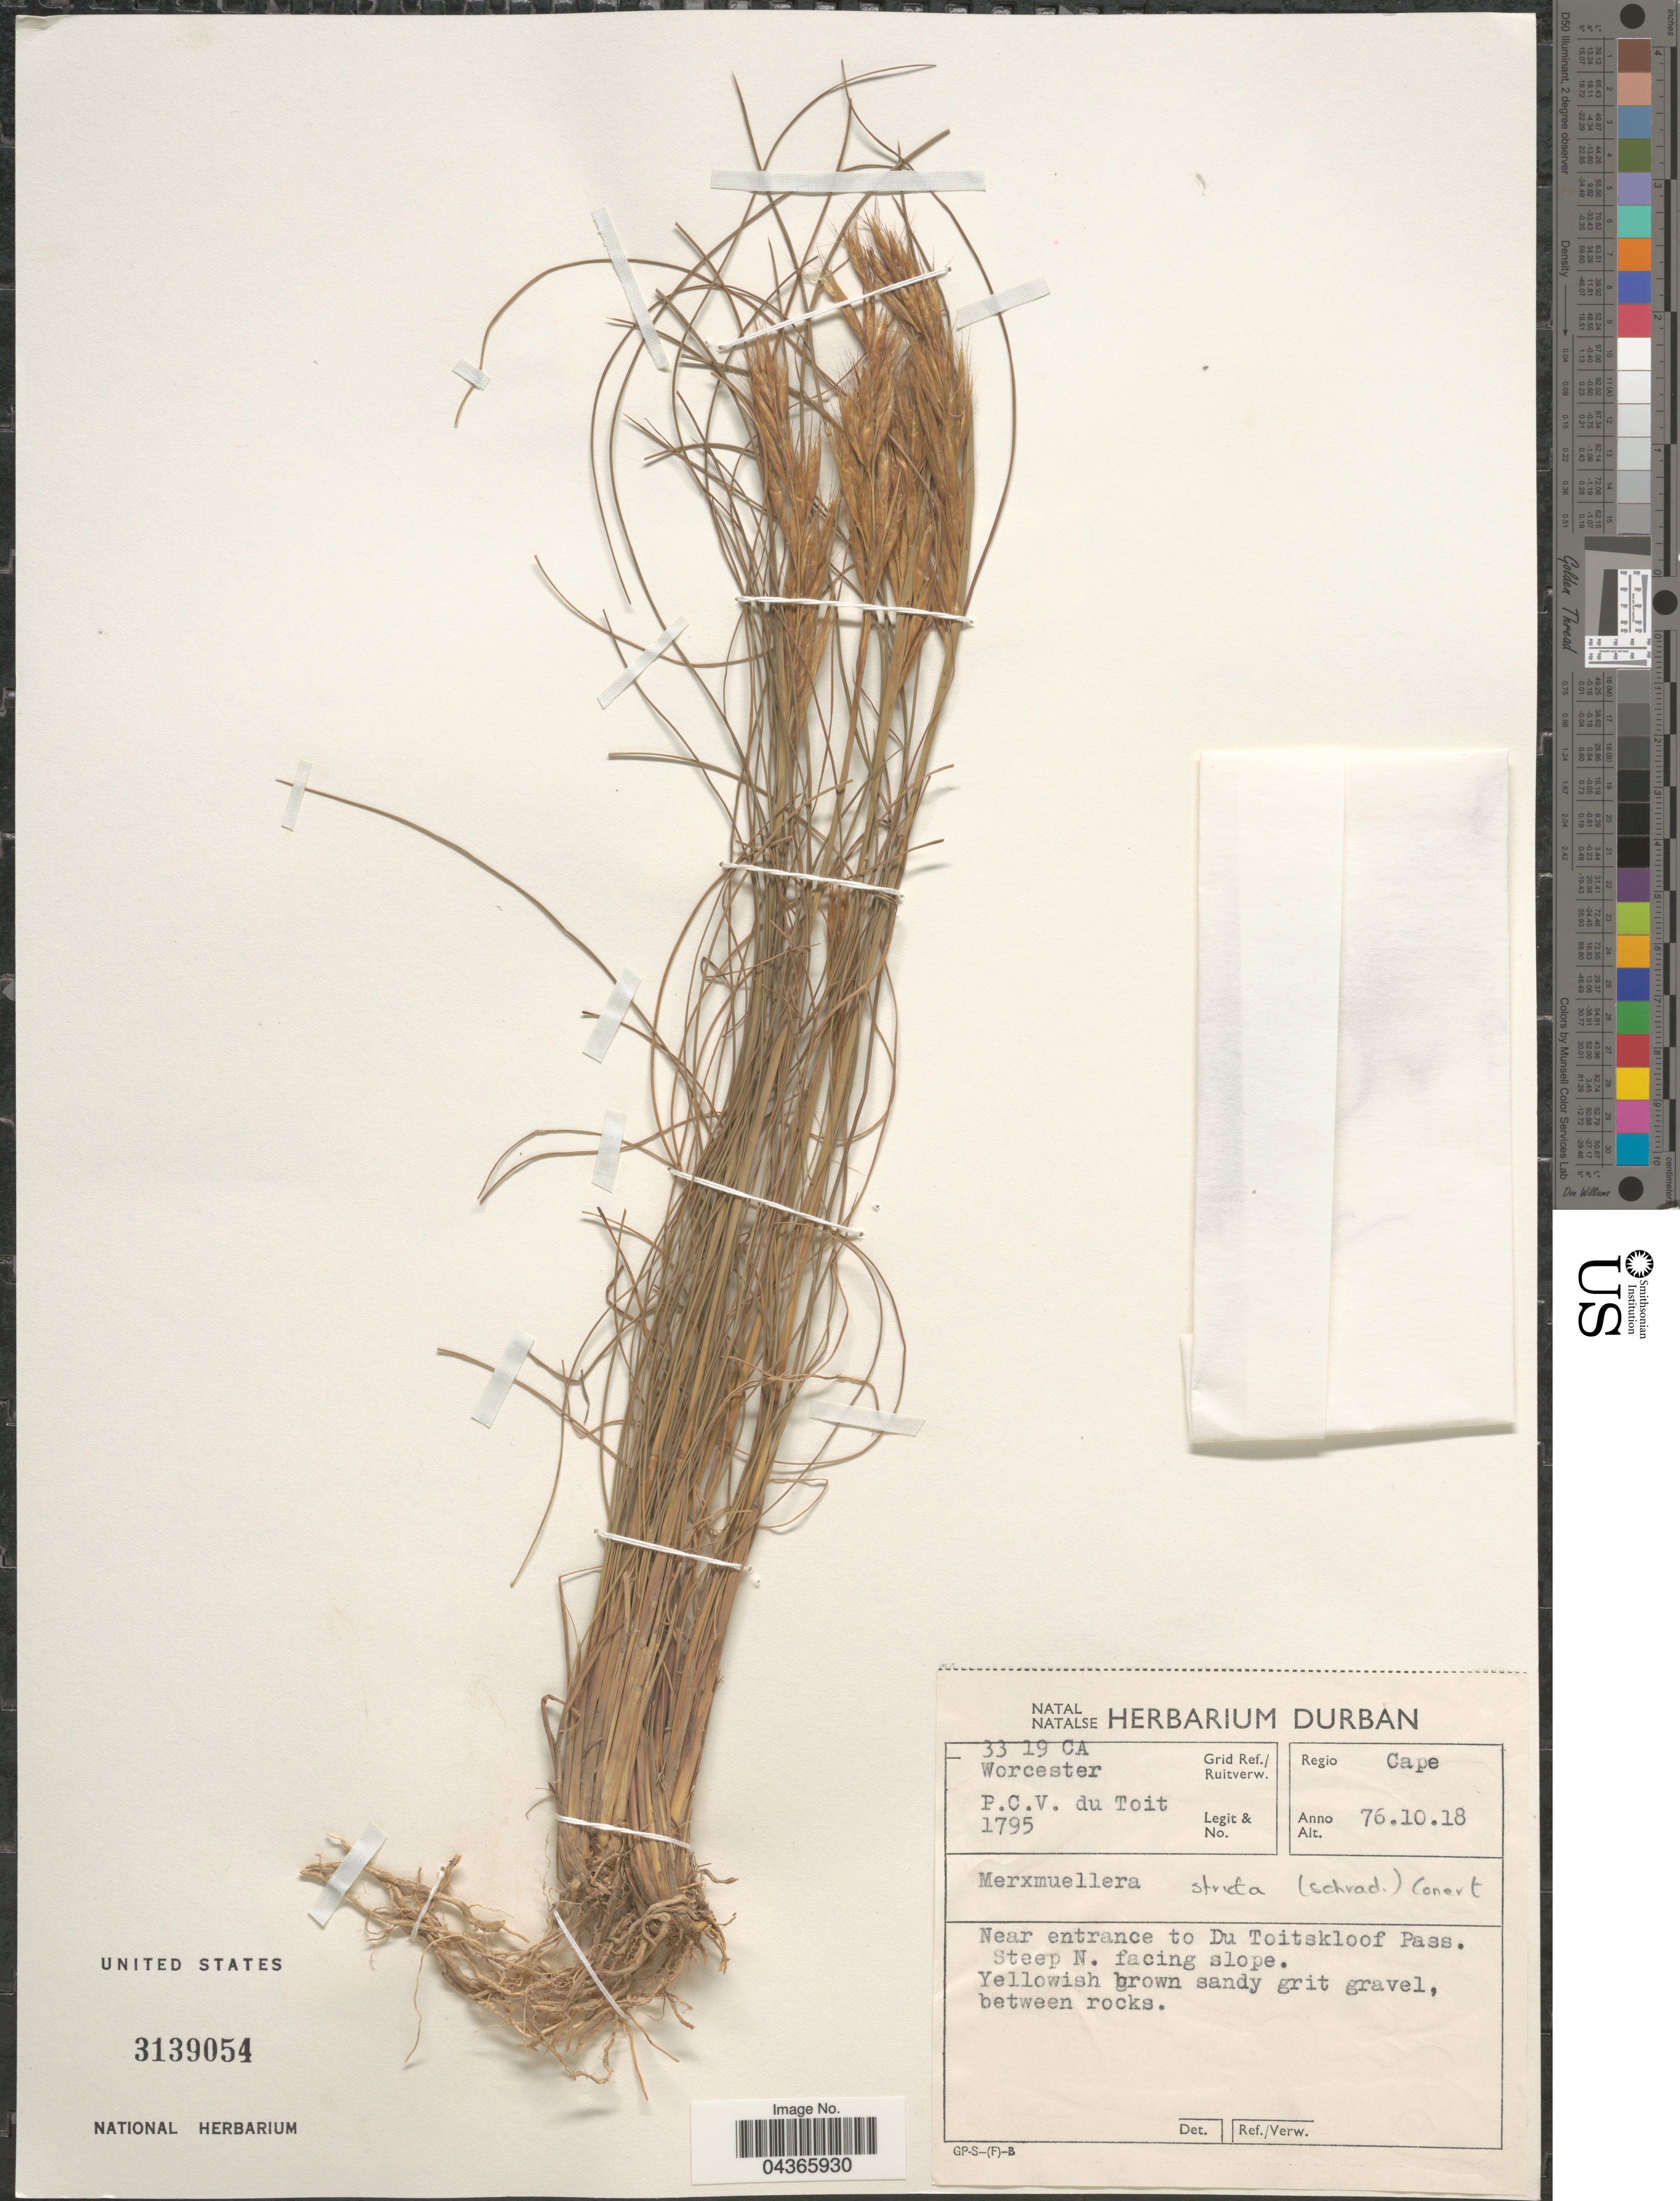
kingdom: Plantae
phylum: Tracheophyta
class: Liliopsida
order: Poales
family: Poaceae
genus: Tenaxia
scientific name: Tenaxia stricta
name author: (Schrad.) N.P. Barker & H.P. Linder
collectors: P. Du Toit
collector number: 1975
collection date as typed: Transcribed d/m/y: 18/10/76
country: South Africa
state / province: Western Cape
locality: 33 19 CA Worcester Grid Ref./ Ruitverw. Regio Cape. Near entrance to Du Toitskloof Pass.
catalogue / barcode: US 3139054